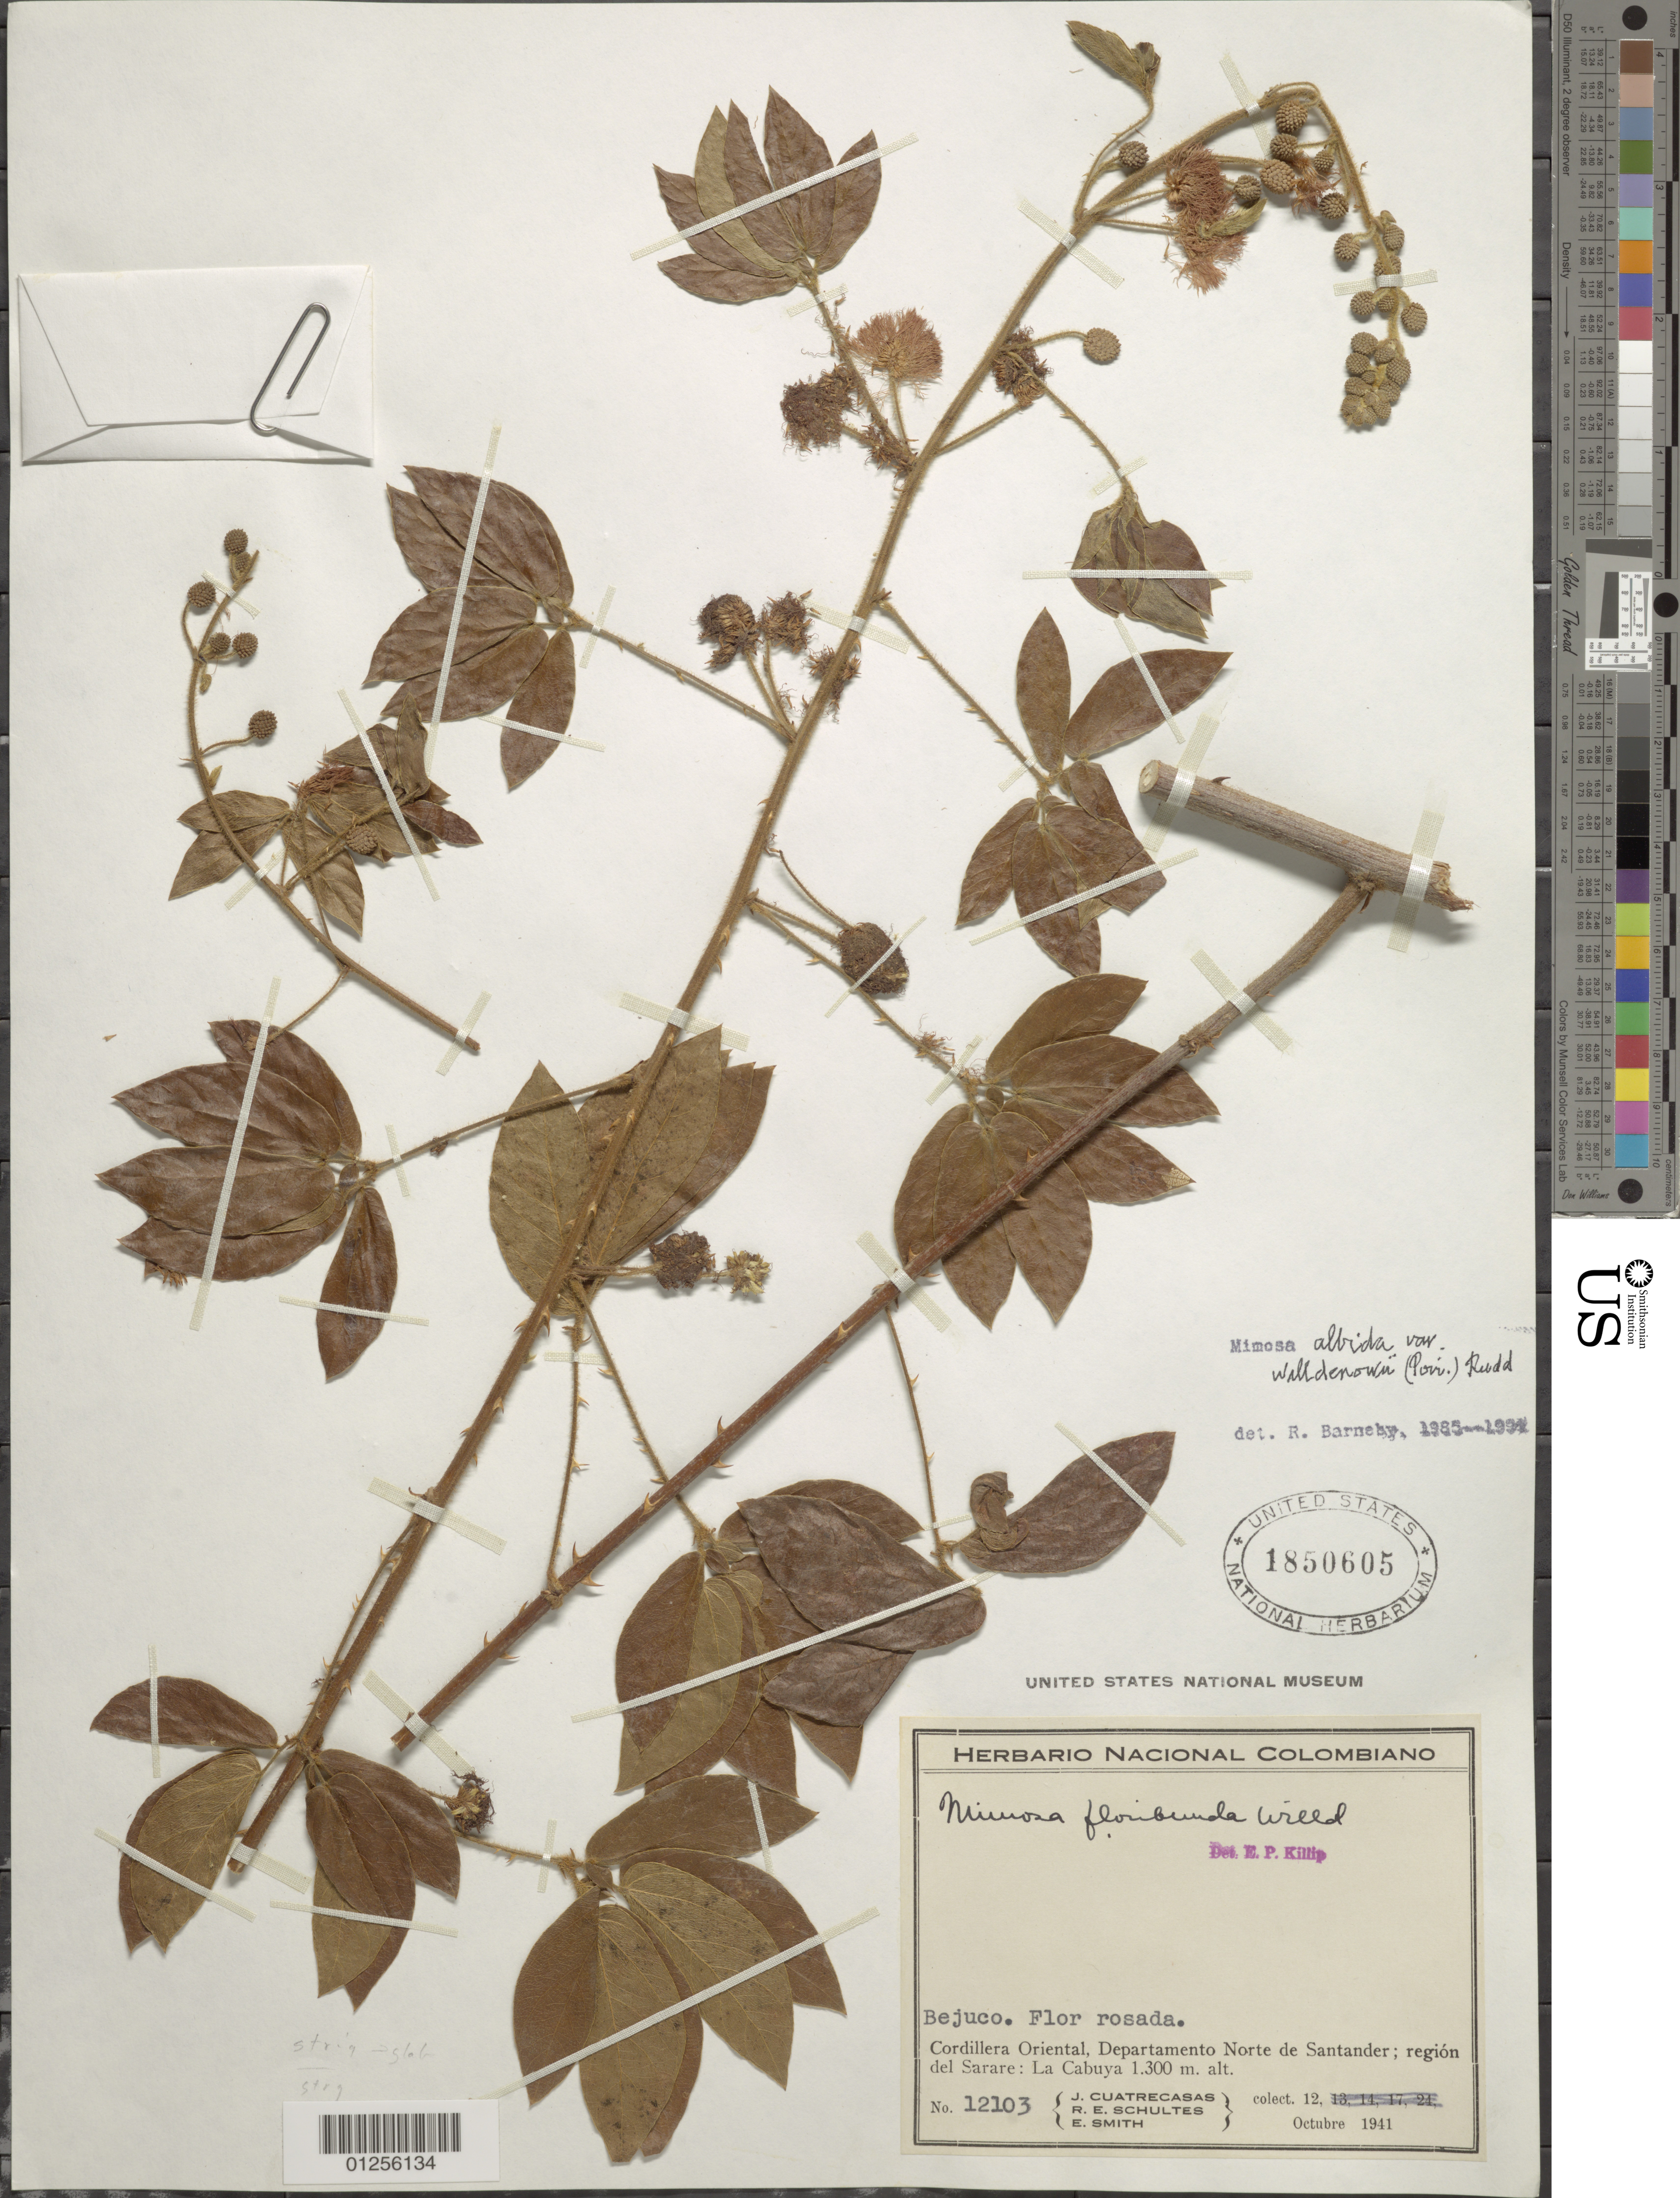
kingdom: Plantae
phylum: Tracheophyta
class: Magnoliopsida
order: Fabales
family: Fabaceae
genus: Mimosa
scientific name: Mimosa albida var. willdenowii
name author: (Poir.) Rudd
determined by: Barneby, Rupert C., (NY)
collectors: J. Cuatrecasas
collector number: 12103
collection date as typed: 12 Oct 1941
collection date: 1941-10-12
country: Colombia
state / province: Norte de Santander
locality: Cordillera Oriental, region del Sarare, la Cubuya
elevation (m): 1300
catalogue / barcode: US 1850605